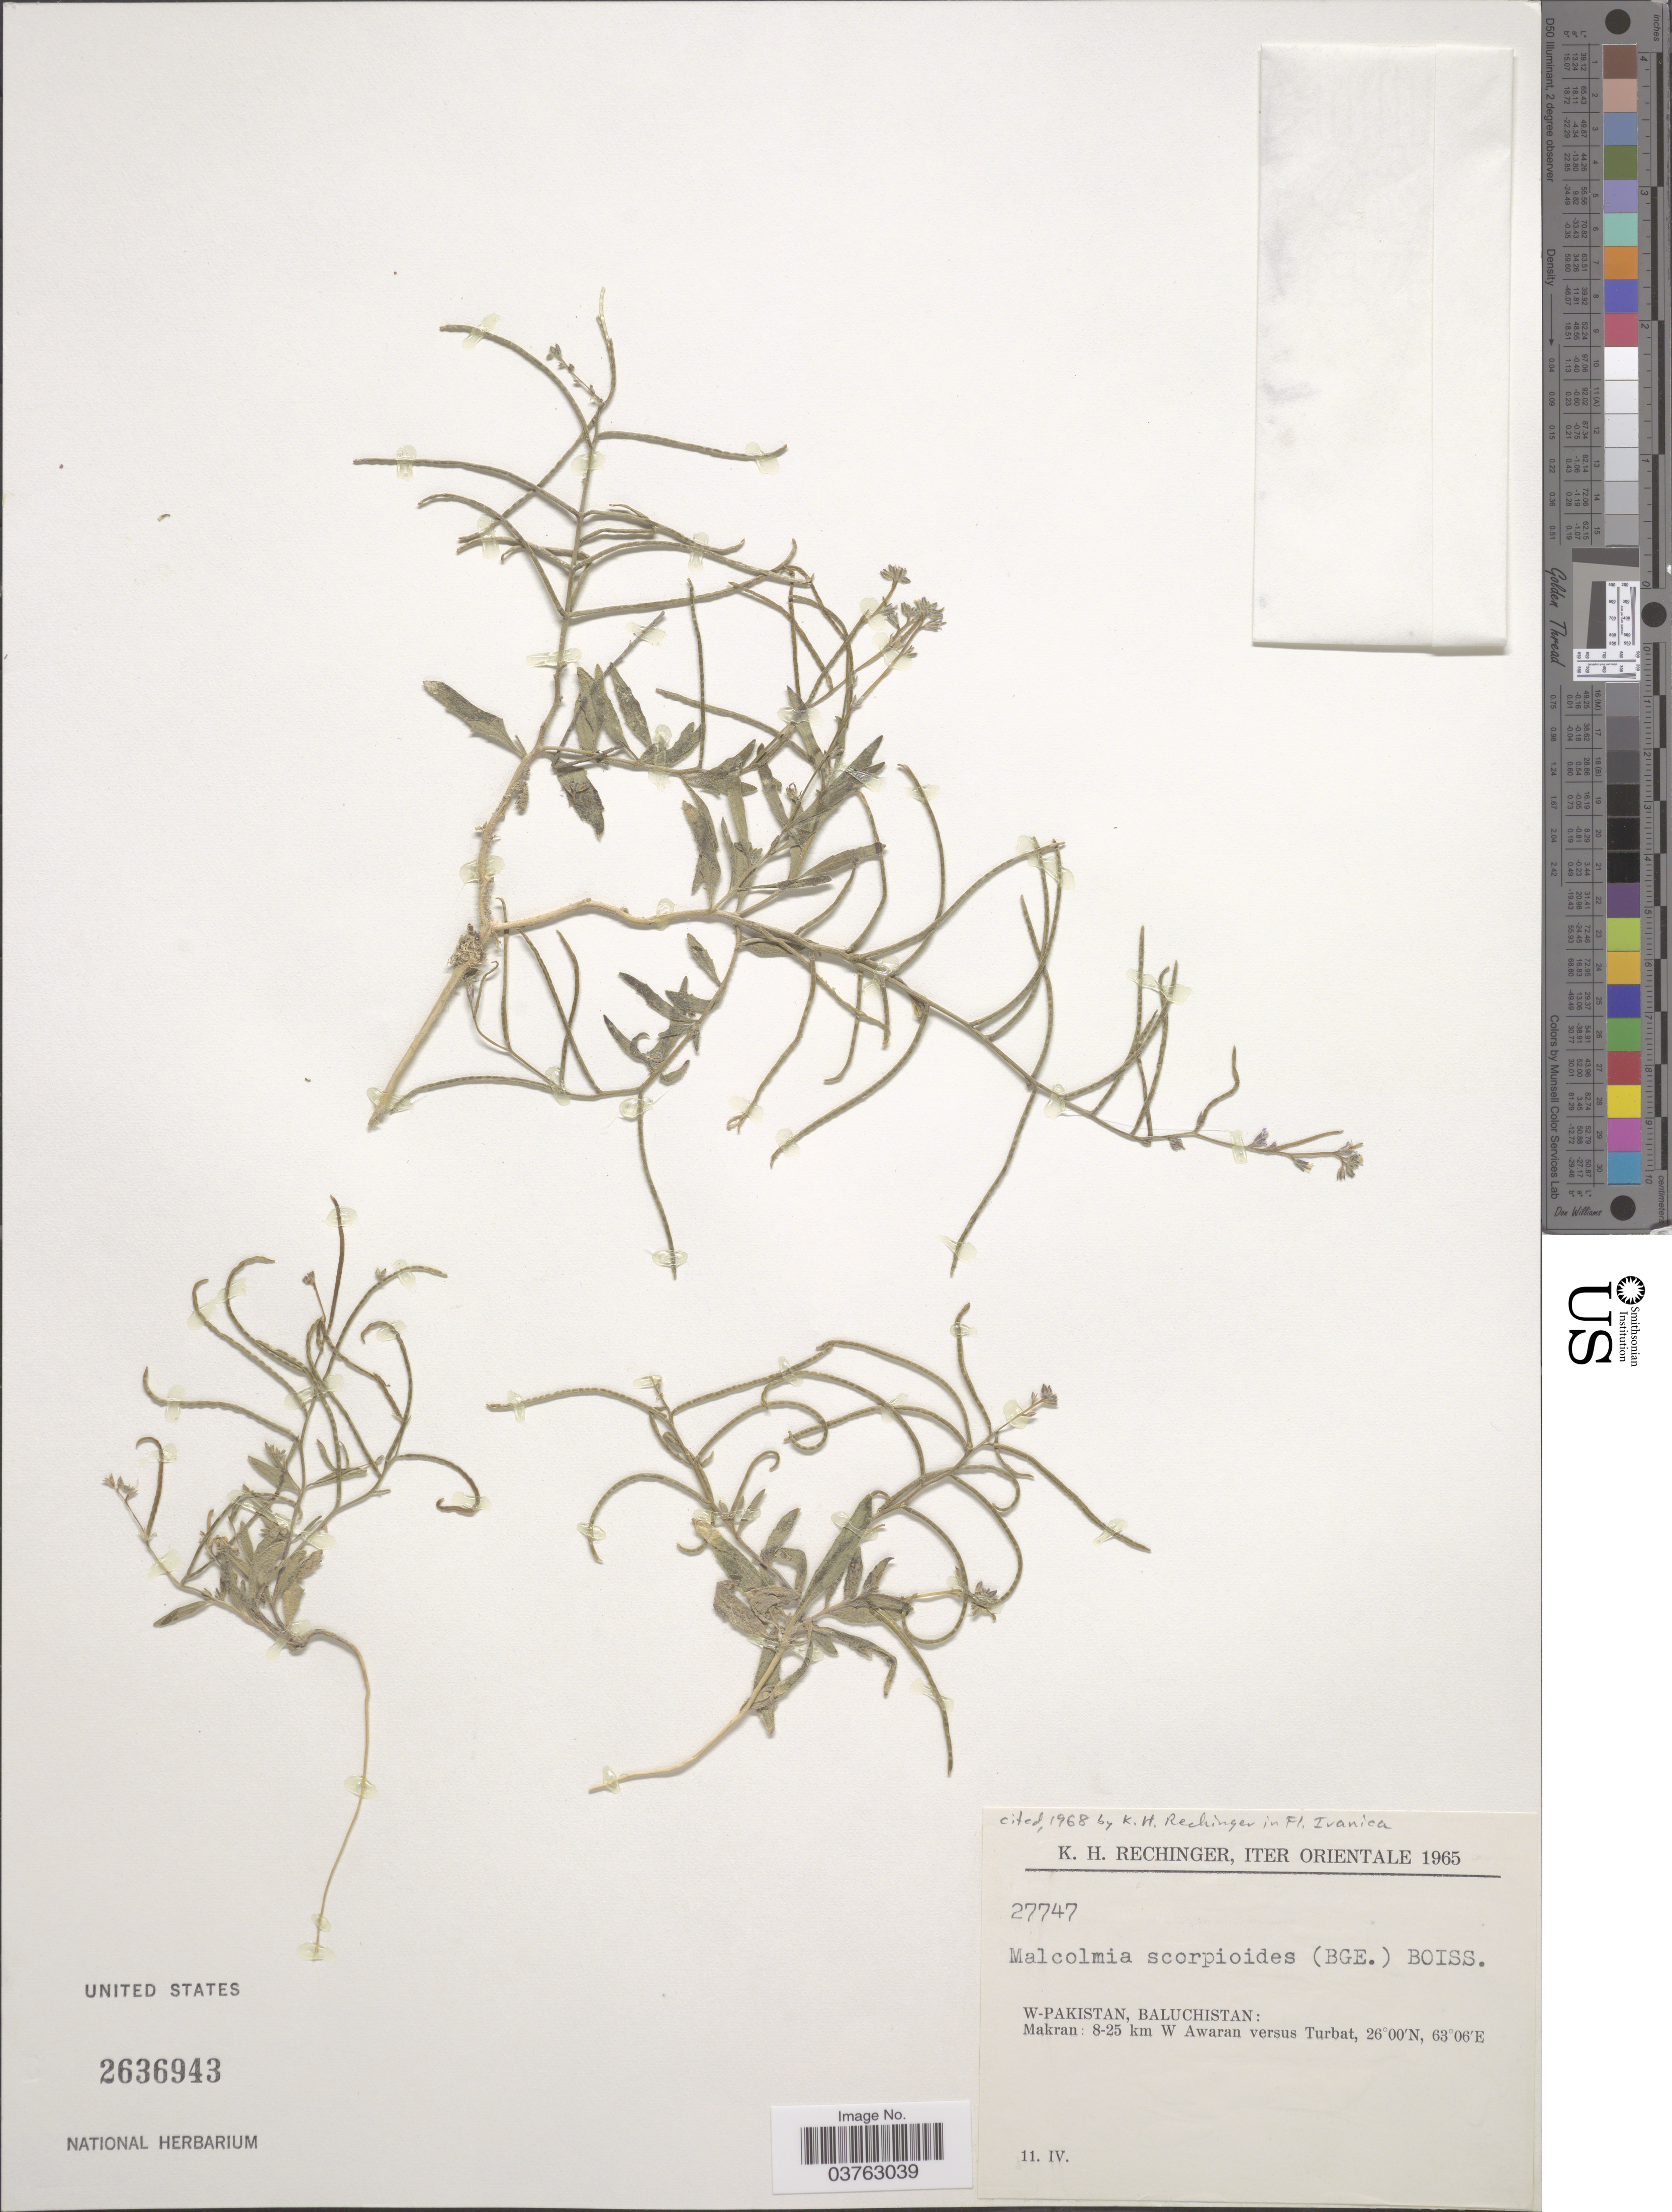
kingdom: Plantae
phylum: Tracheophyta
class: Magnoliopsida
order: Brassicales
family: Brassicaceae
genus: Malcolmia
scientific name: Malcolmia scorpioides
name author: (Bunge) Boiss.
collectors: K. H. Rechinger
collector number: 27747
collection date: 1965-04-11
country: Pakistan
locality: Iter Orientale. W-Pakistan, Baluchistan: Makran: 8-25 km W Awaran versus Turbat.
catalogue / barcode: US 2636943